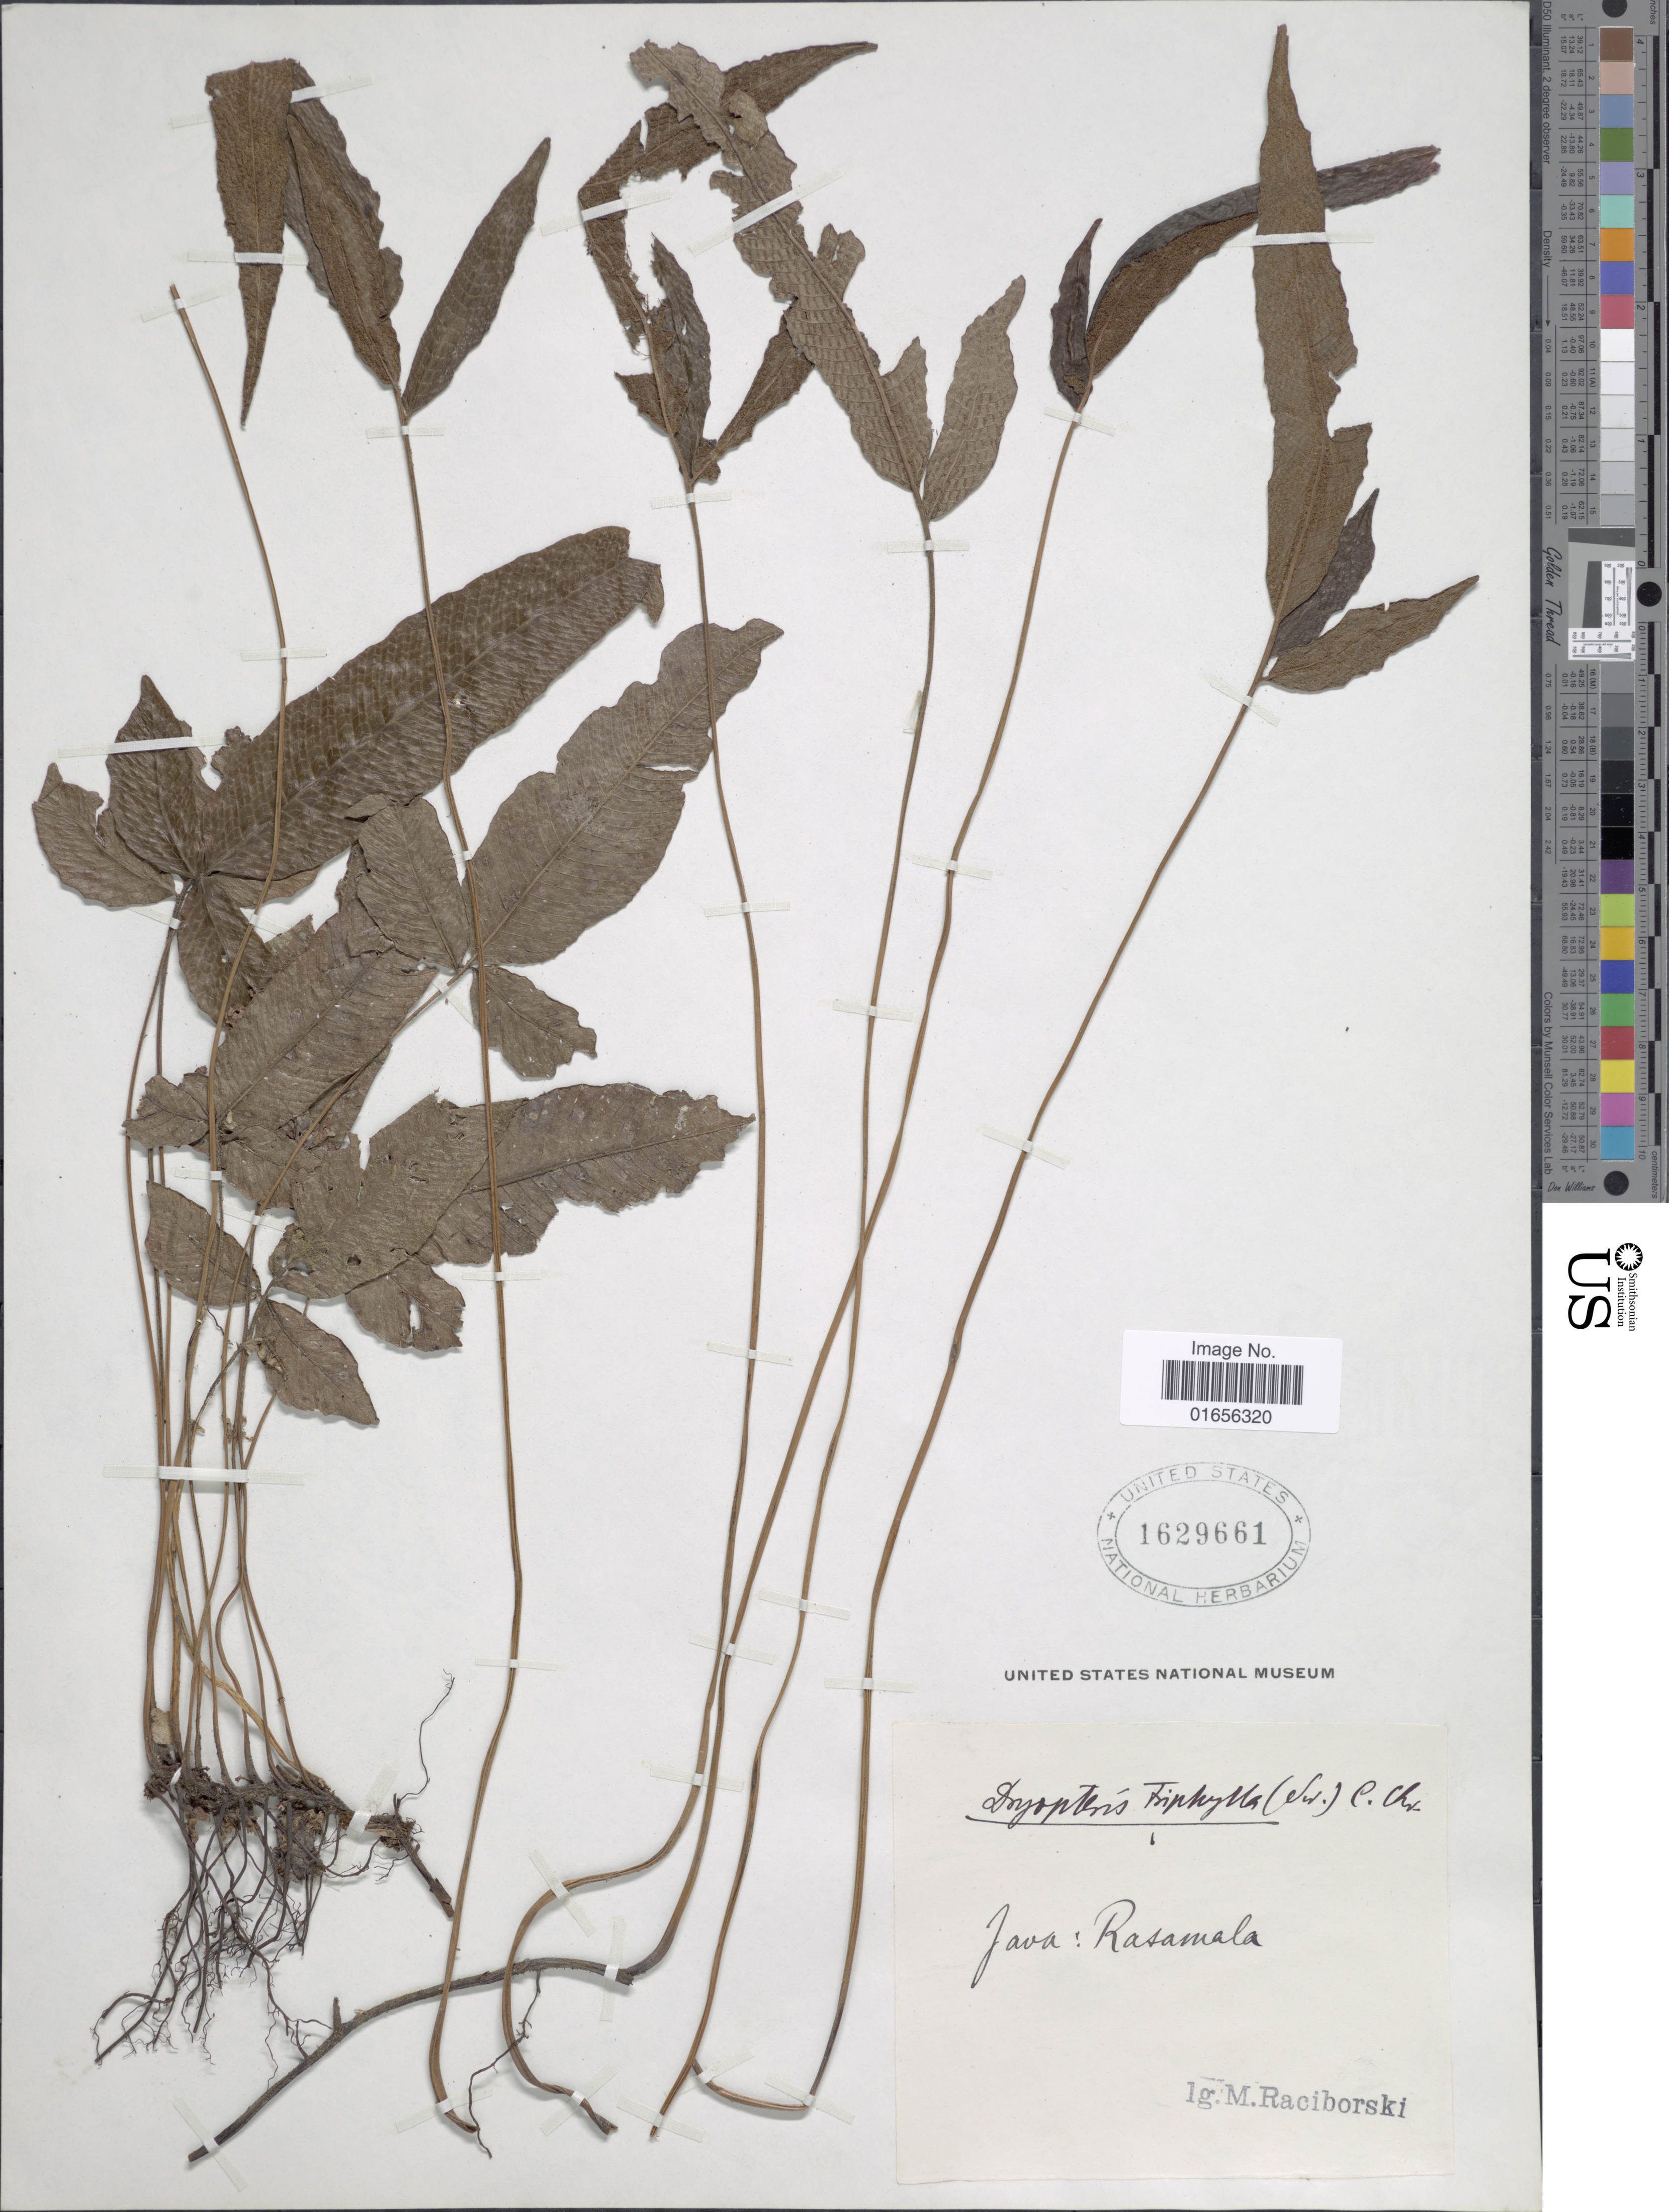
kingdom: Plantae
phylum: Tracheophyta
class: Polypodiopsida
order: Polypodiales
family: Thelypteridaceae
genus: Pronephrium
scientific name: Pronephrium triphyllum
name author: (Sw.) Holttum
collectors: M. Raciborski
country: Indonesia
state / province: Java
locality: Java: Ratamala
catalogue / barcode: US 1629661